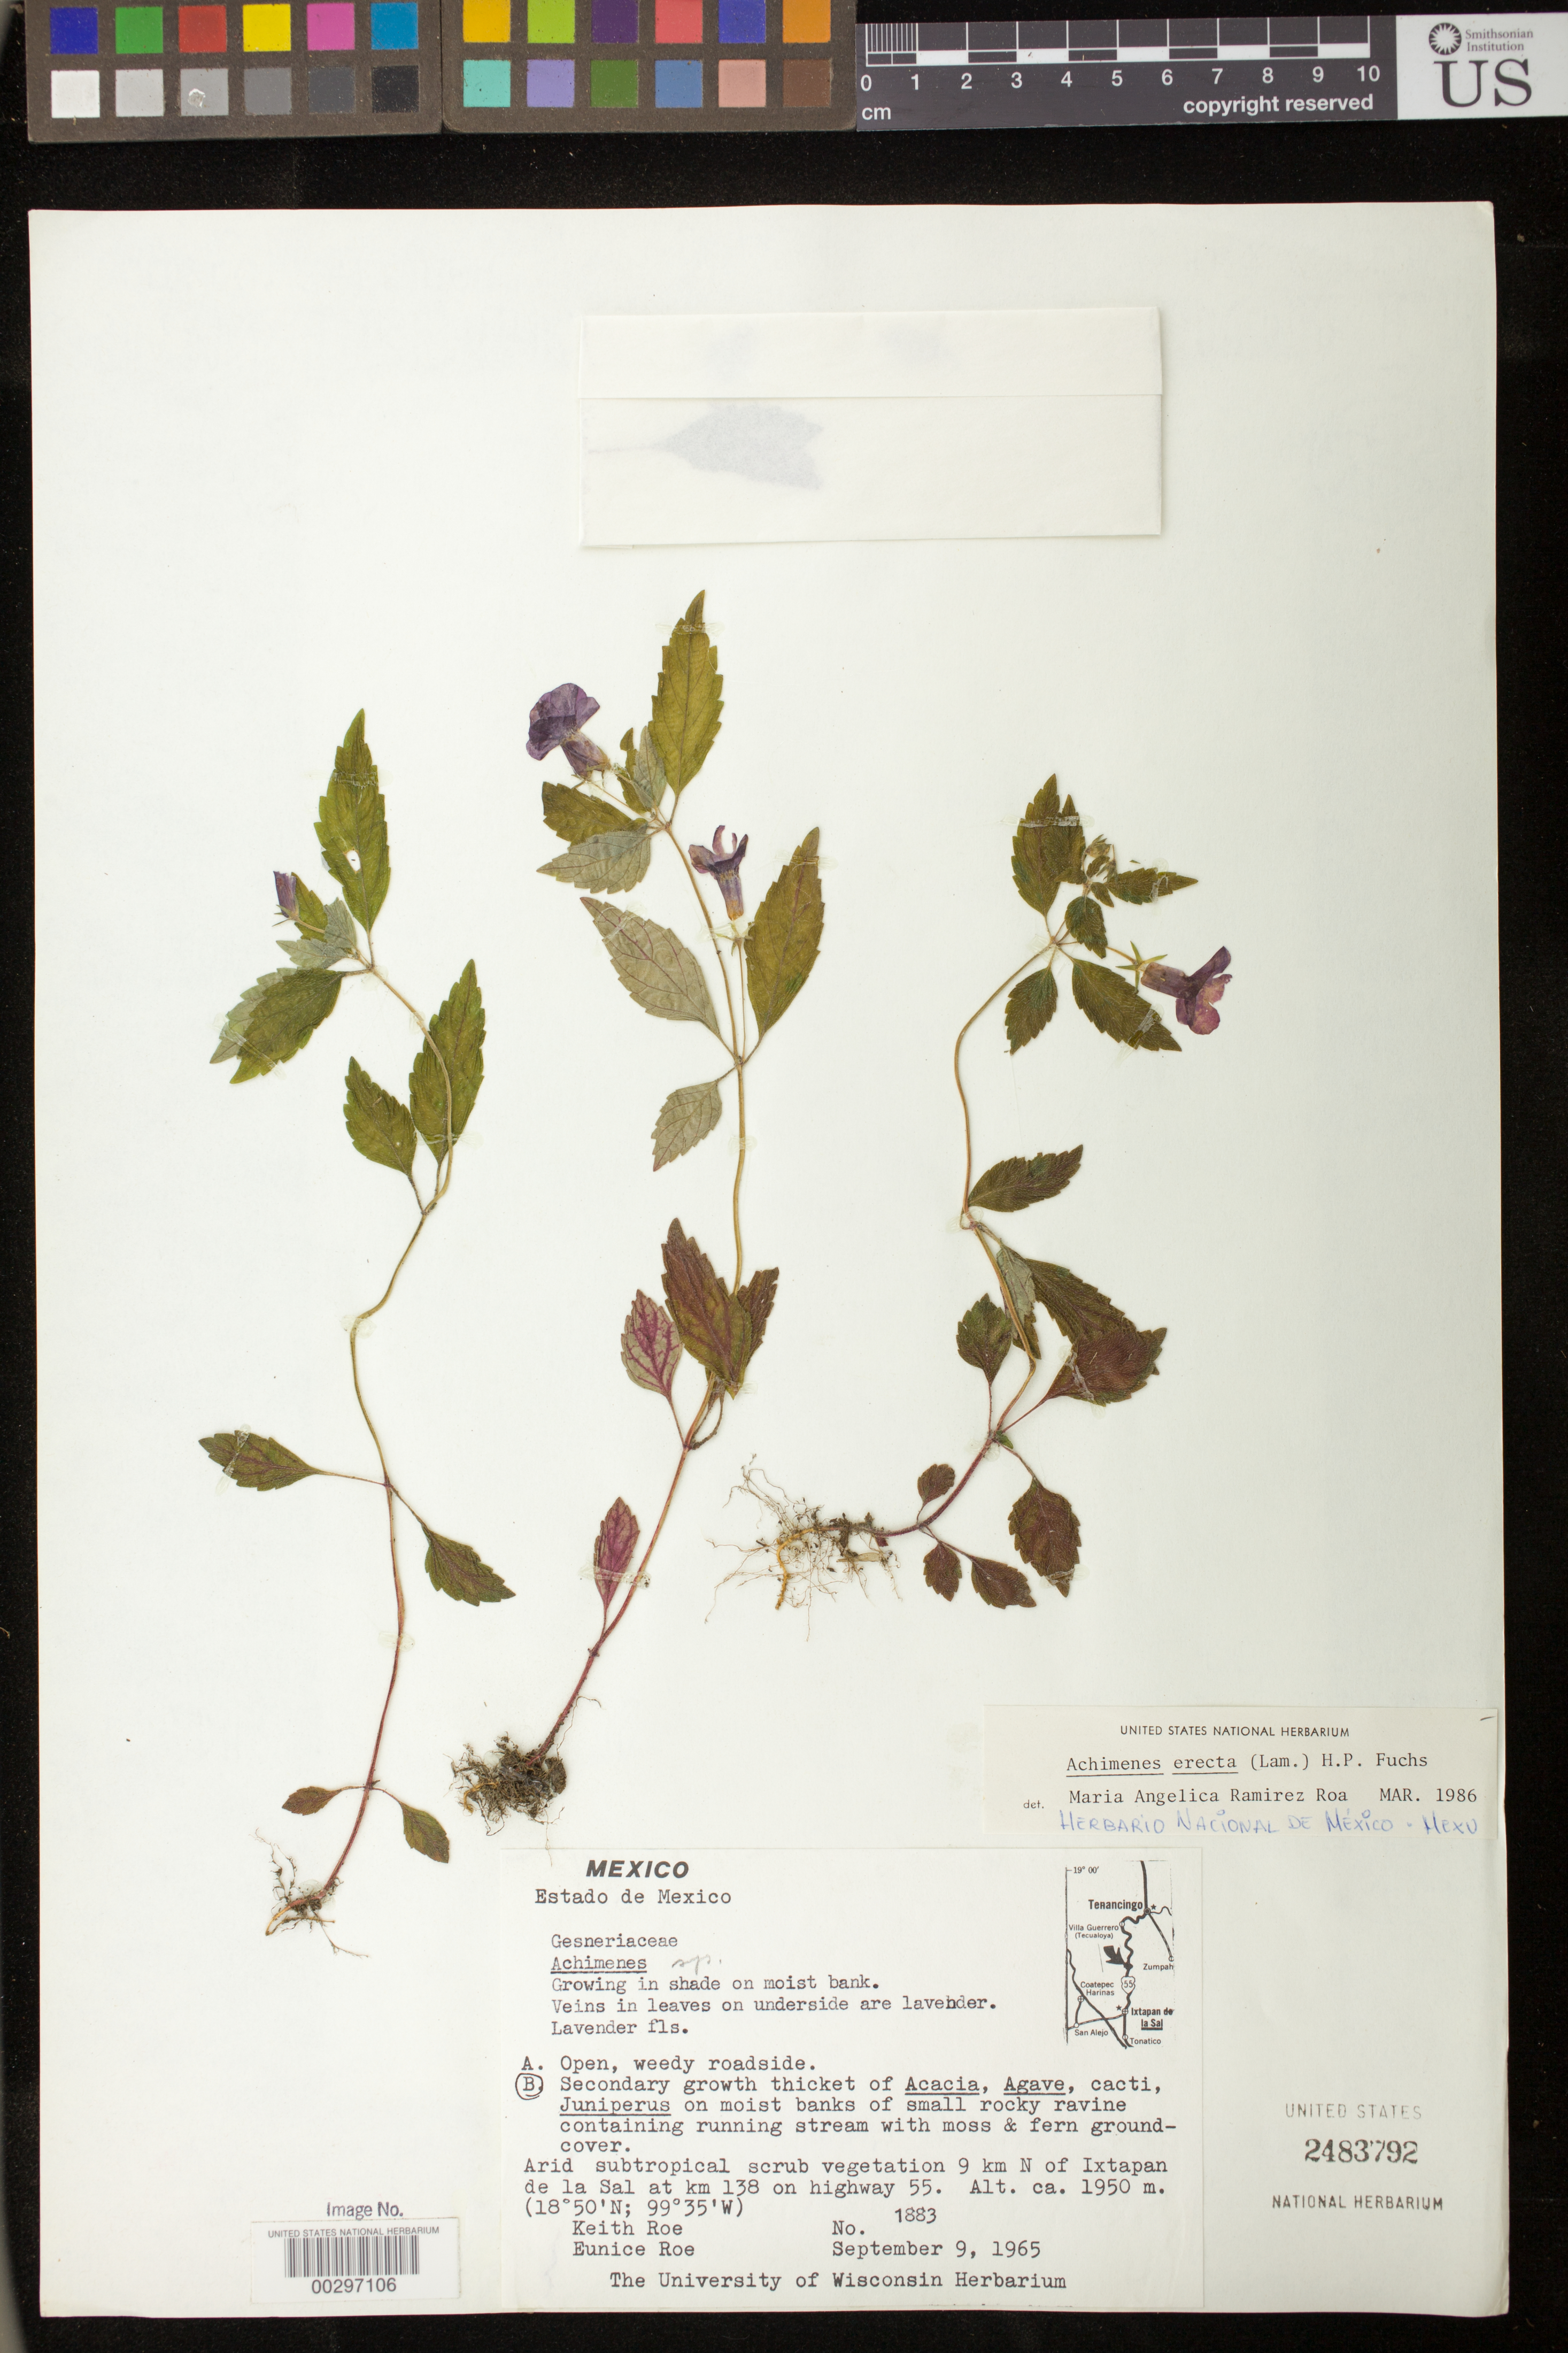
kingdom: Plantae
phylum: Tracheophyta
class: Magnoliopsida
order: Lamiales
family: Gesneriaceae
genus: Achimenes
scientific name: Achimenes erecta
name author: (Lam.) H.P. Fuchs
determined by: Ramírez-Roa, A.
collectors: K. Roe & E. Roe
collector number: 1883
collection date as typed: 09 Sep 1965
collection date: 1965-09-09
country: Mexico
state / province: México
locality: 9 km N of Ixtapan de la Sal at km 138 on highway 55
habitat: Arid subtropical scrub vegetation; secondary growth thicket on moist banks of small rocky ravine containing running stream; growing in shade on moist bank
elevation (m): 1950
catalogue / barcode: US 2483792